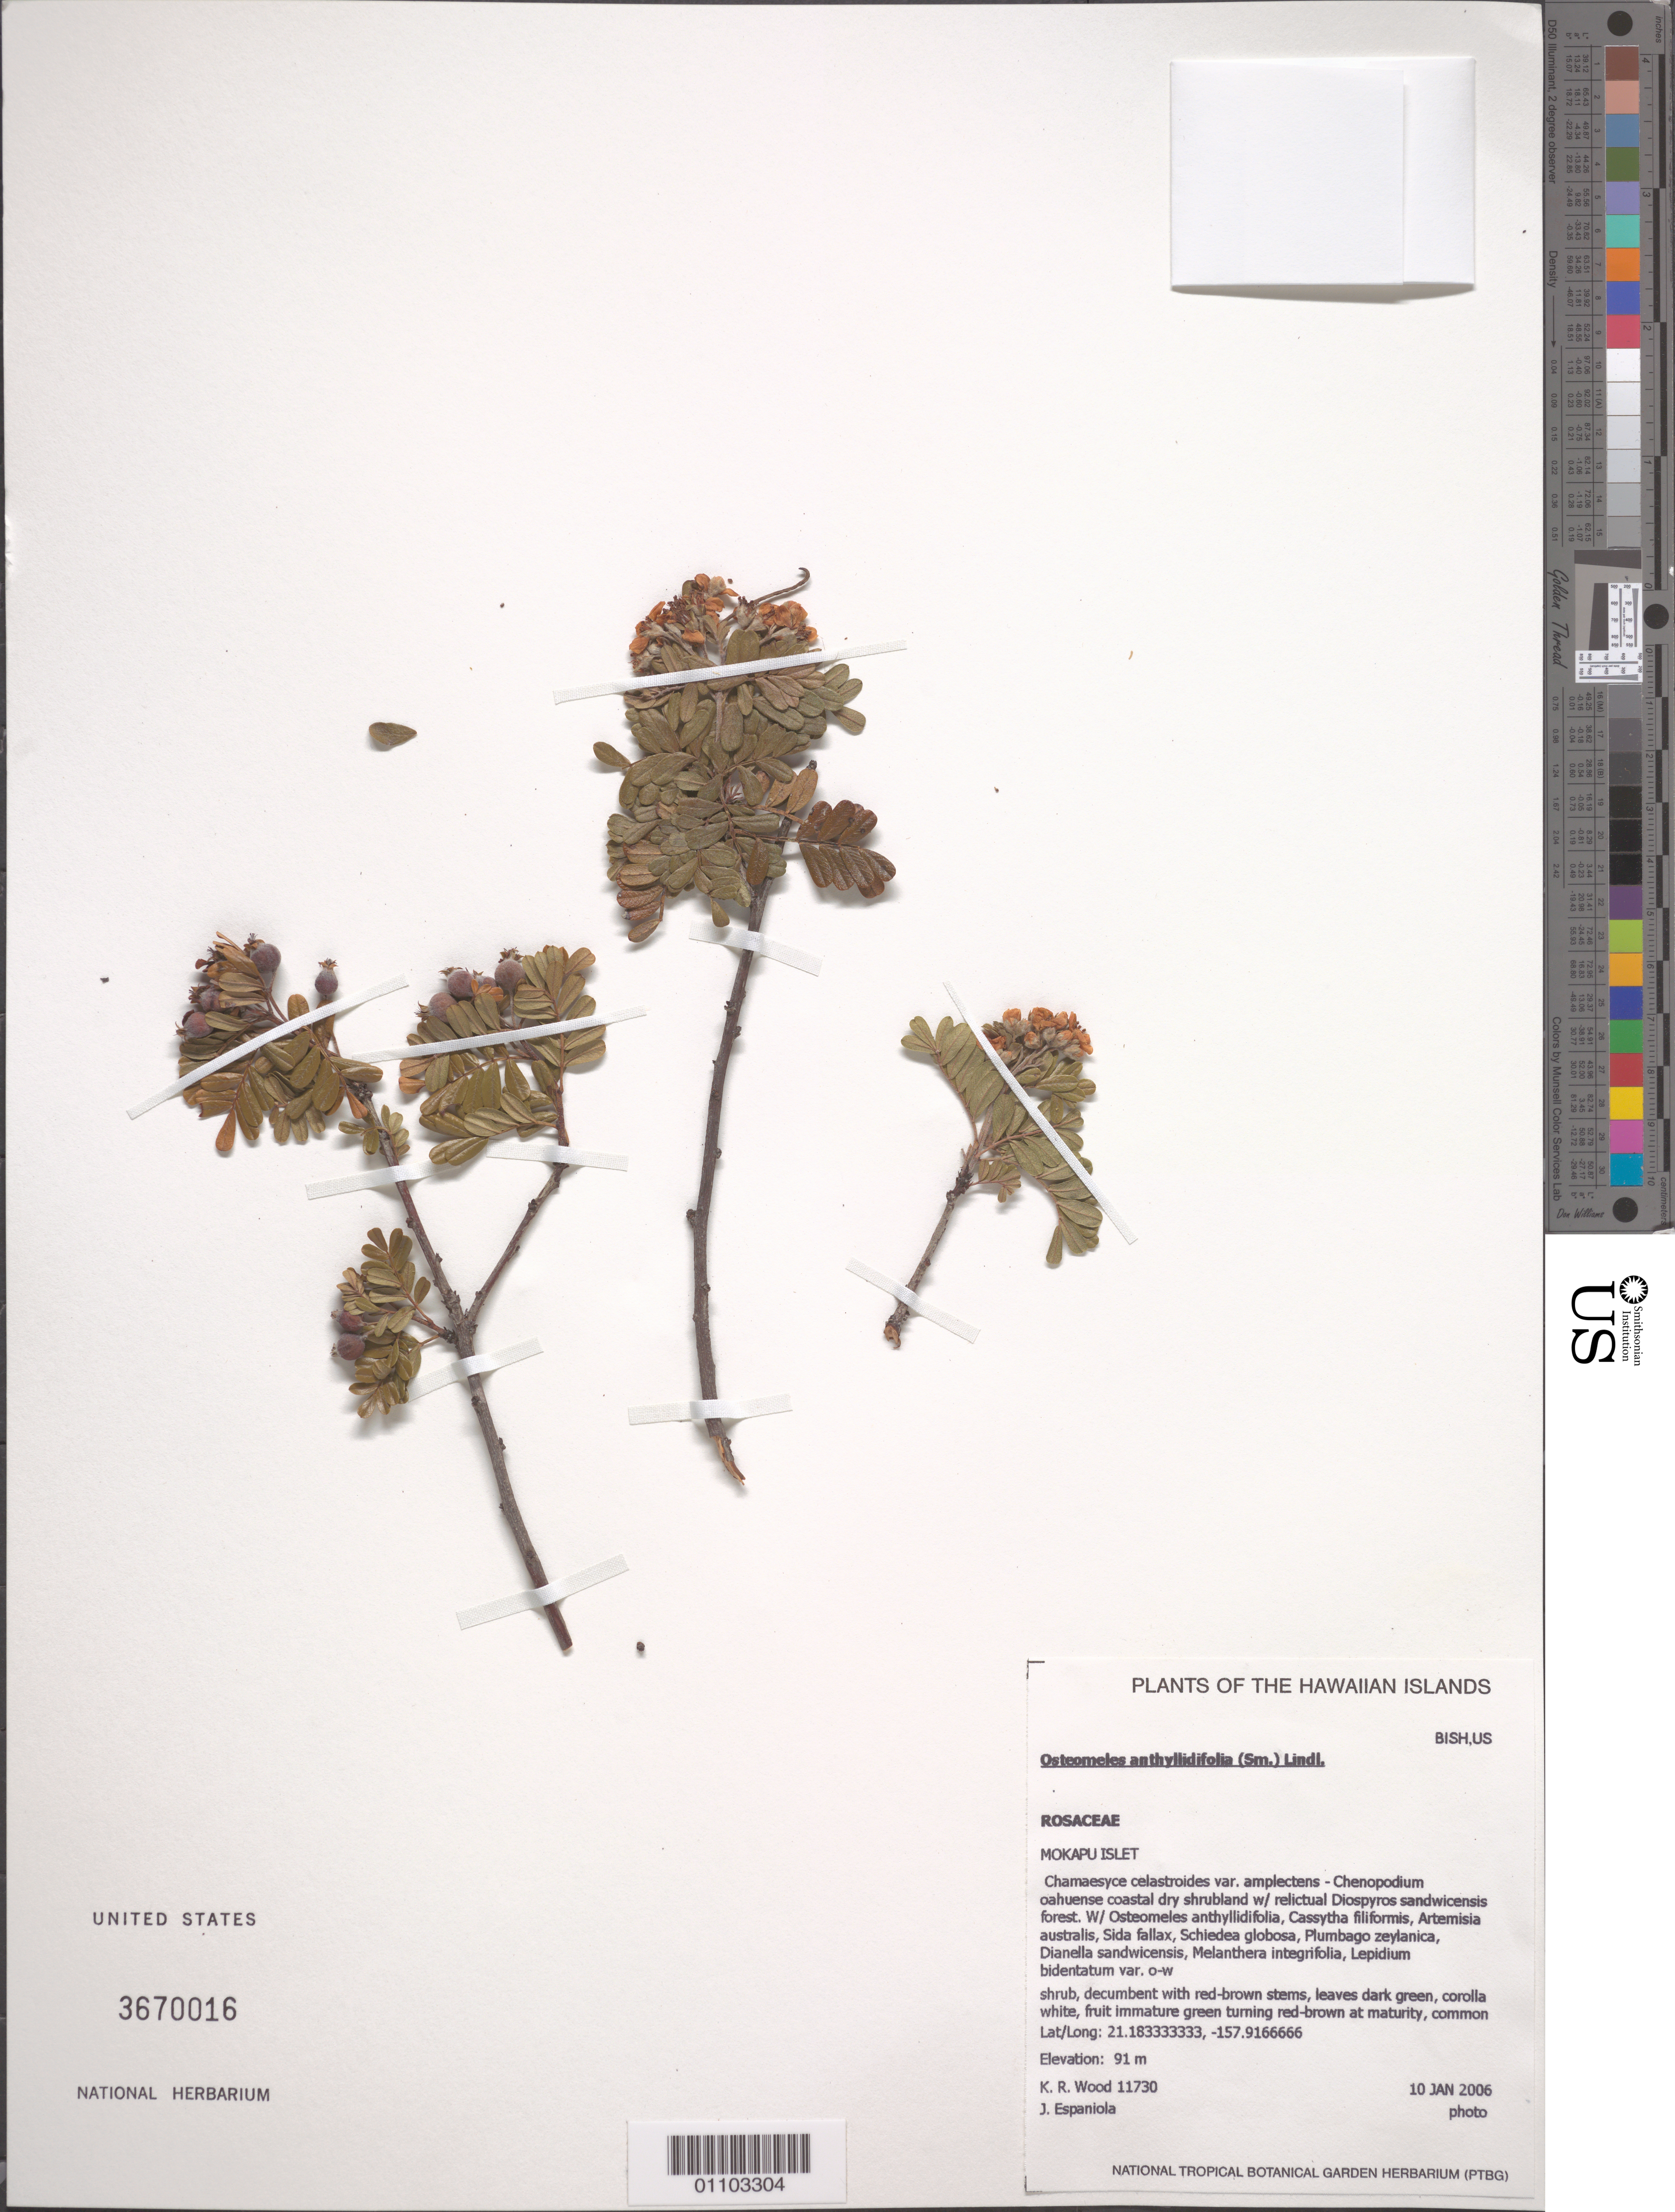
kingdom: Plantae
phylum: Tracheophyta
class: Magnoliopsida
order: Rosales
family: Rosaceae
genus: Osteomeles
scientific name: Osteomeles anthyllidifolia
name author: (Small) Lindl.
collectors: K. R. Wood & J. Espaniola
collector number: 11730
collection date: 2006-01-10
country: United States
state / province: Hawaii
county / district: Maui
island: Moloka'i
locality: Mokapu Islet.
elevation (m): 91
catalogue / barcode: US 3670016